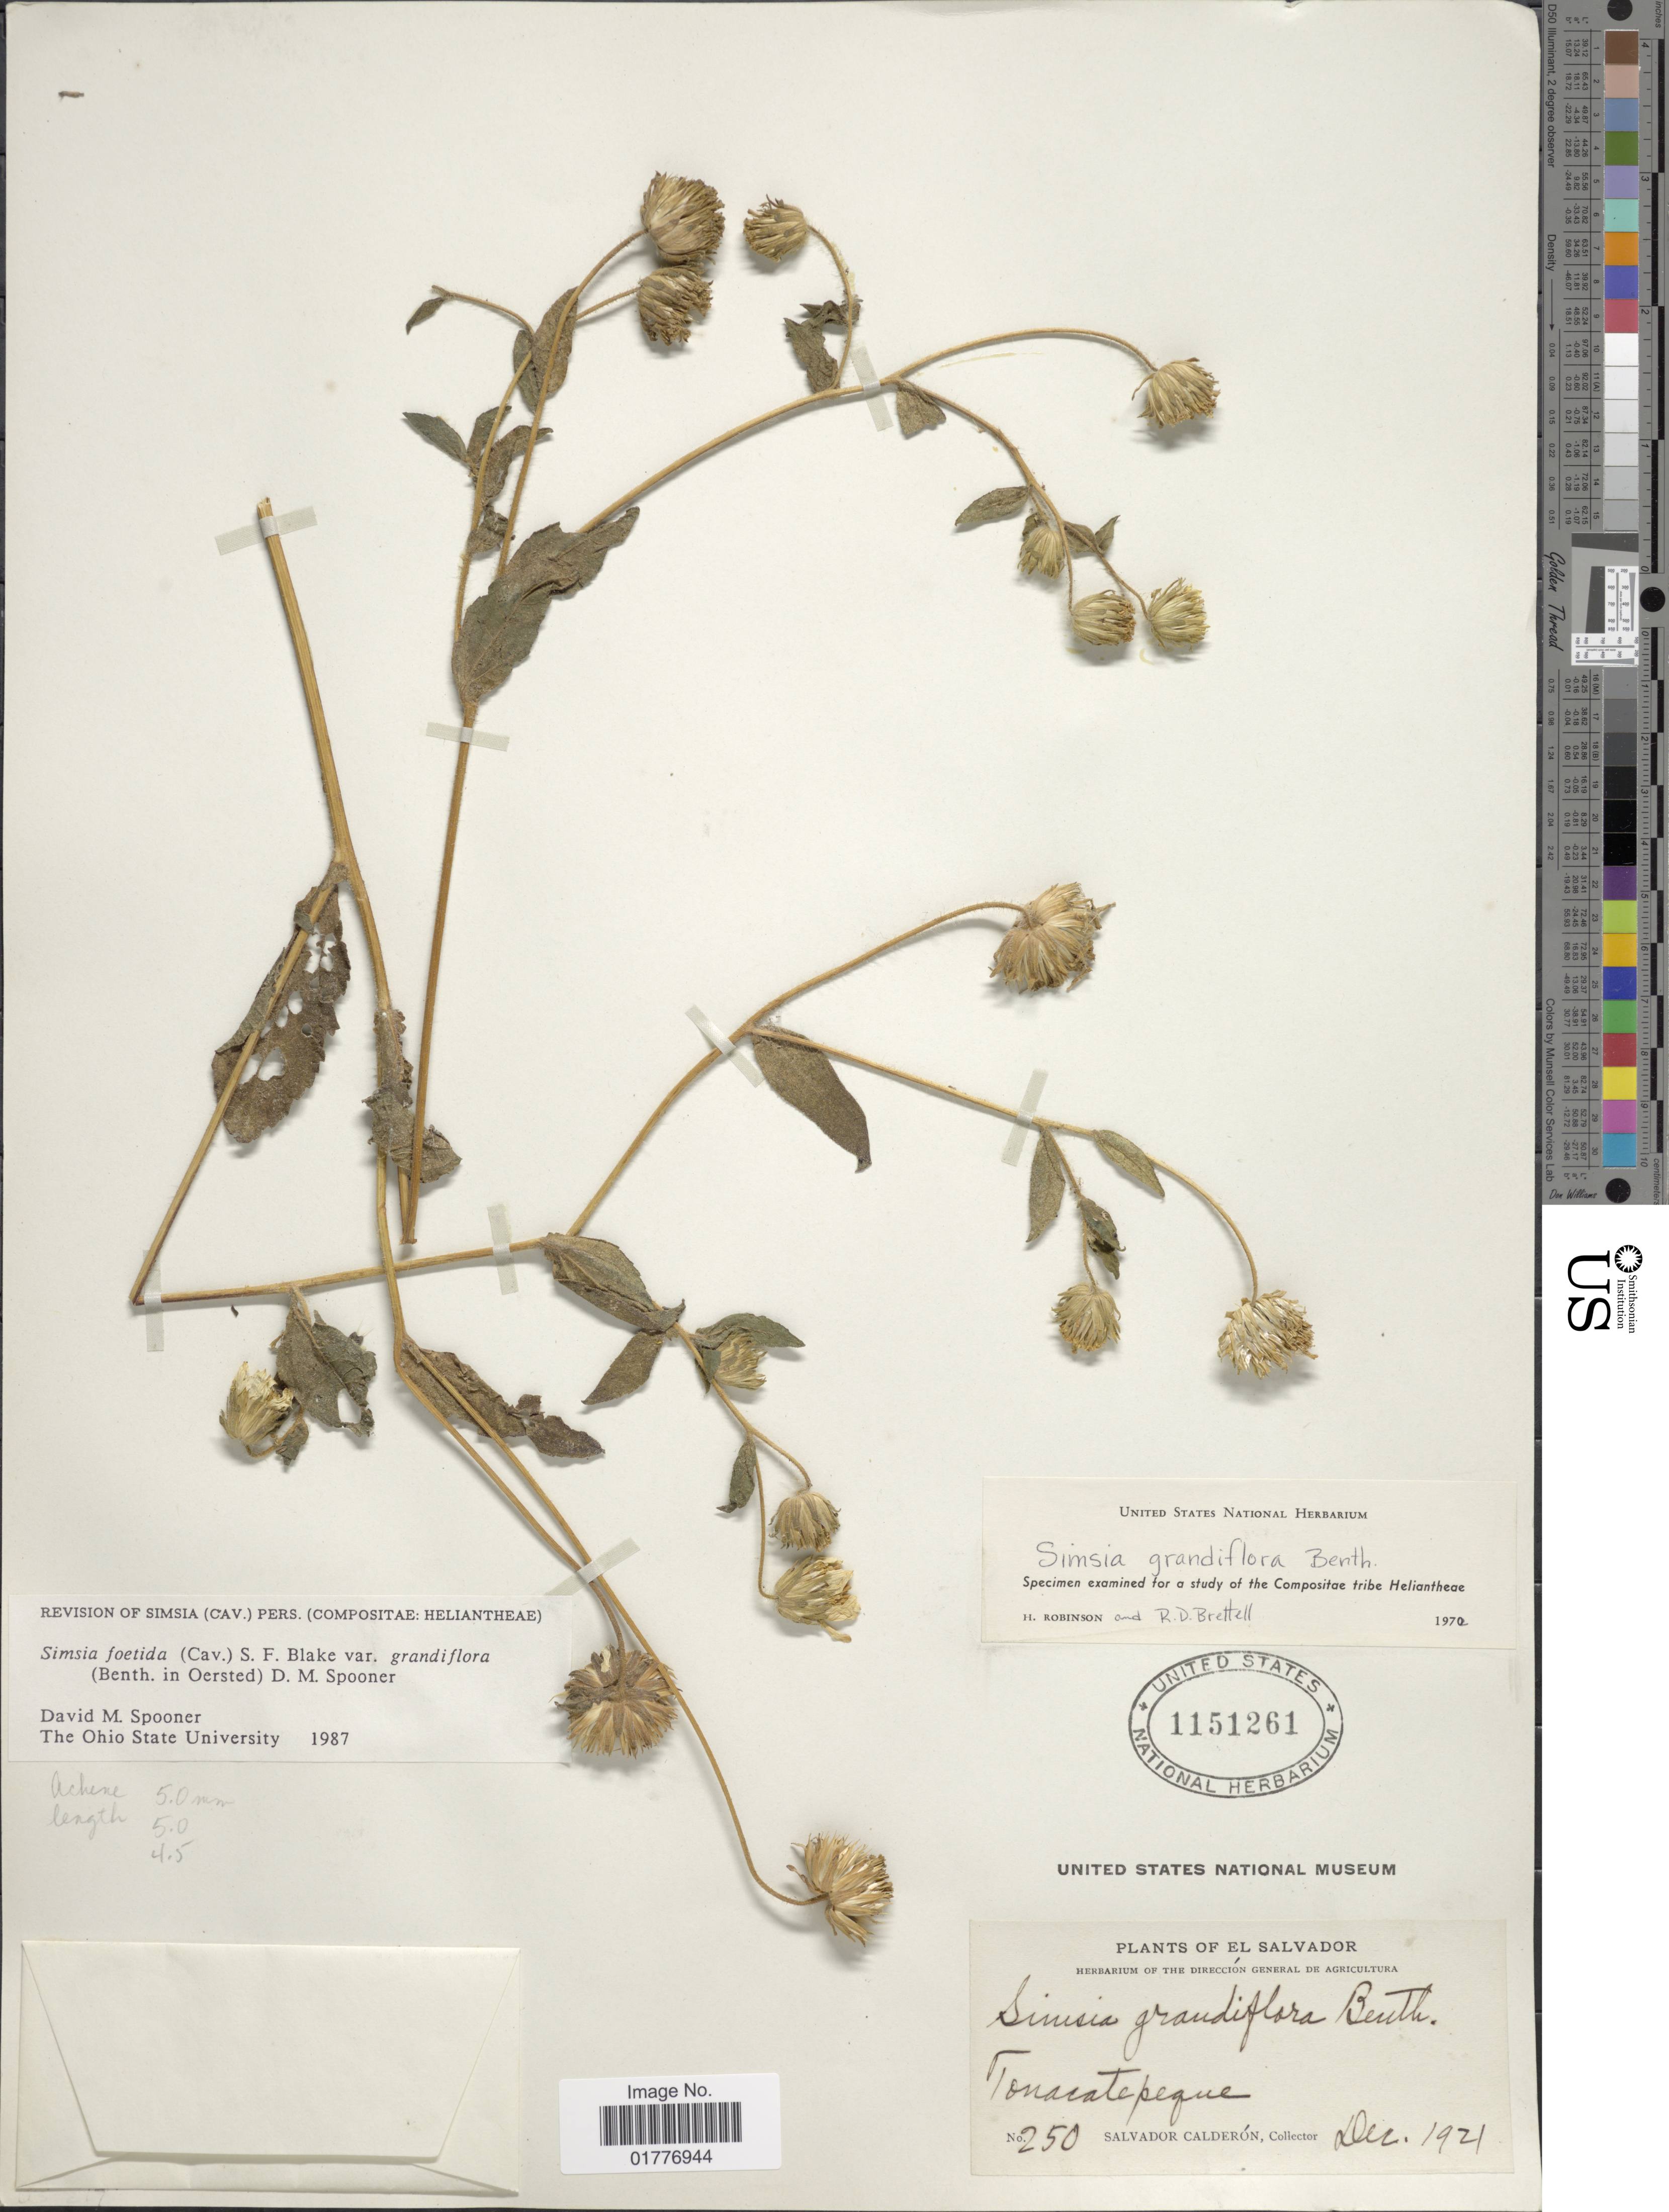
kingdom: Plantae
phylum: Tracheophyta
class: Magnoliopsida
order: Asterales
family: Asteraceae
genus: Simsia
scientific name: Simsia foetida var. grandiflora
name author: (Benth.) D.M. Spooner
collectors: S. Calderón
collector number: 250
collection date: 1921-12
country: El Salvador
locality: Tonacatepeque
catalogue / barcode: US 1151261